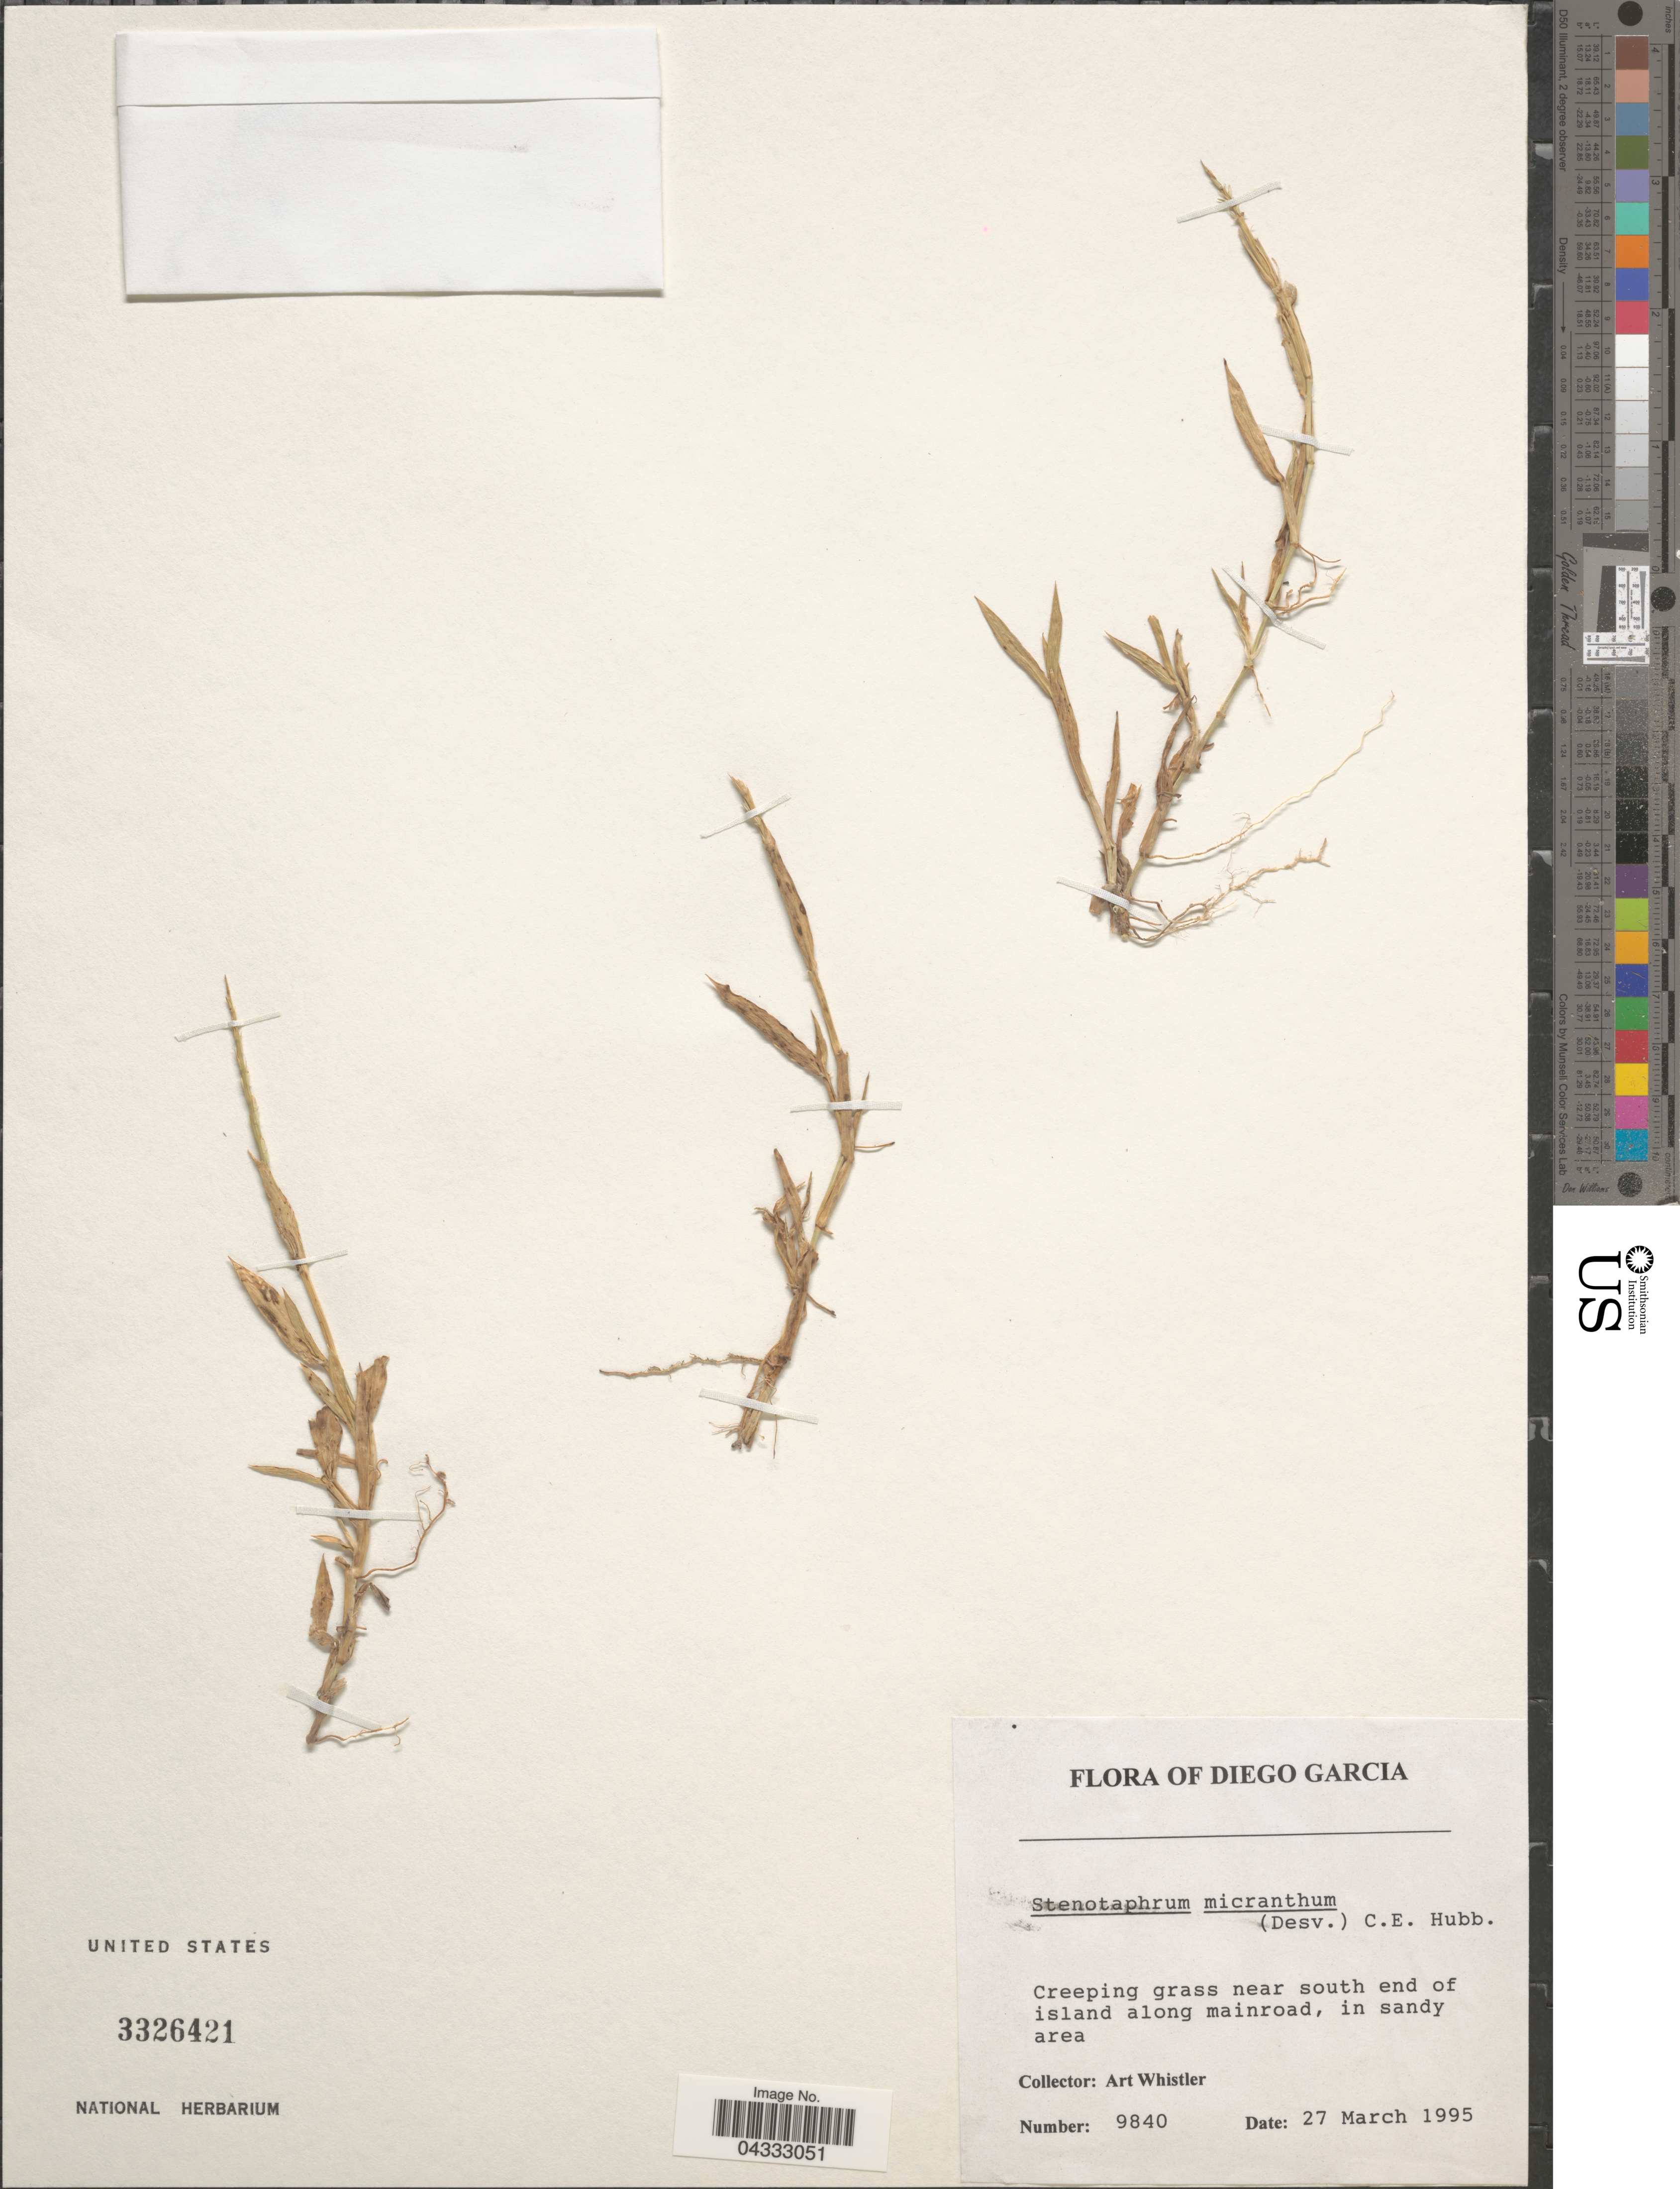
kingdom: Plantae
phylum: Tracheophyta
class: Liliopsida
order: Poales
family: Poaceae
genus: Stenotaphrum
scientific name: Stenotaphrum micranthum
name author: (Desv.) C.E. Hubb.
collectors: A. Whistler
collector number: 9840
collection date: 1995-03-27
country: British Indian Ocean Territory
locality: Diego Garcia. Near south end of island along mainroad, in sandy area.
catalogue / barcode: US 3326421